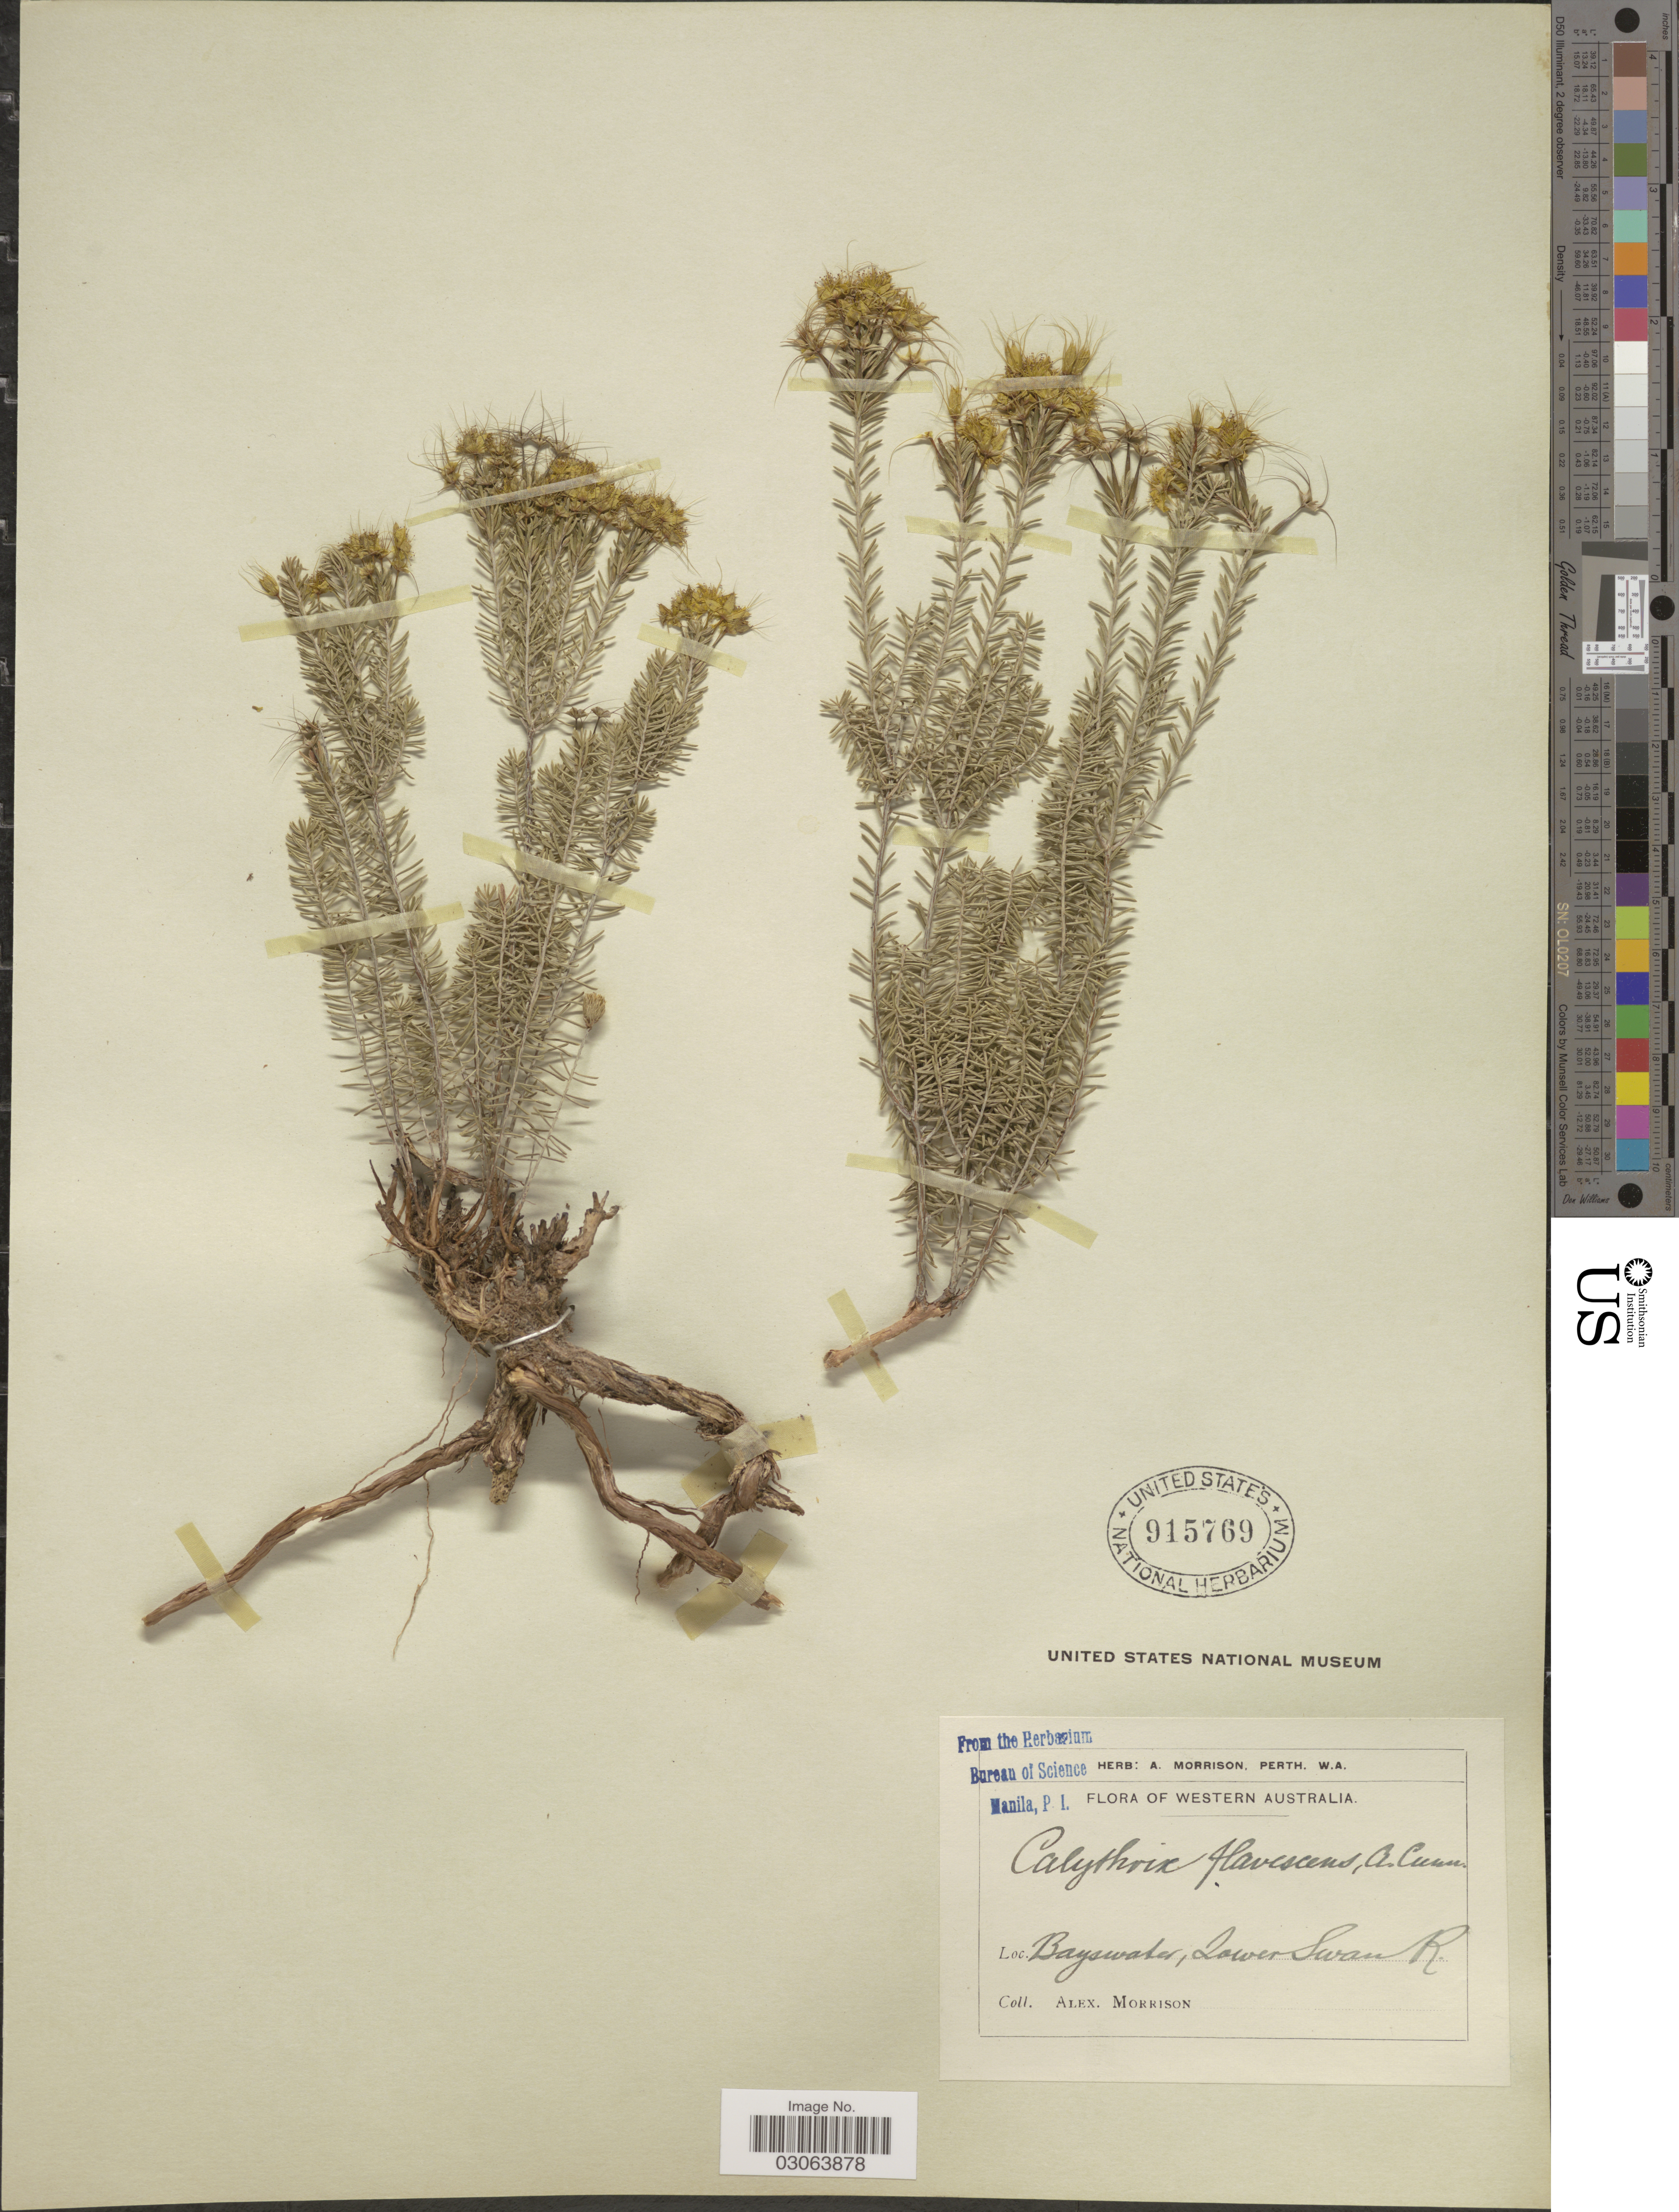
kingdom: Plantae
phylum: Tracheophyta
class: Magnoliopsida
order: Myrtales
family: Myrtaceae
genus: Calytrix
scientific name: Calytrix flavescens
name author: A. Cunn.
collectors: A. Morrison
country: Australia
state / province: Western Australia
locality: Bayswater, Lower Swan R.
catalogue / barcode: US 915769